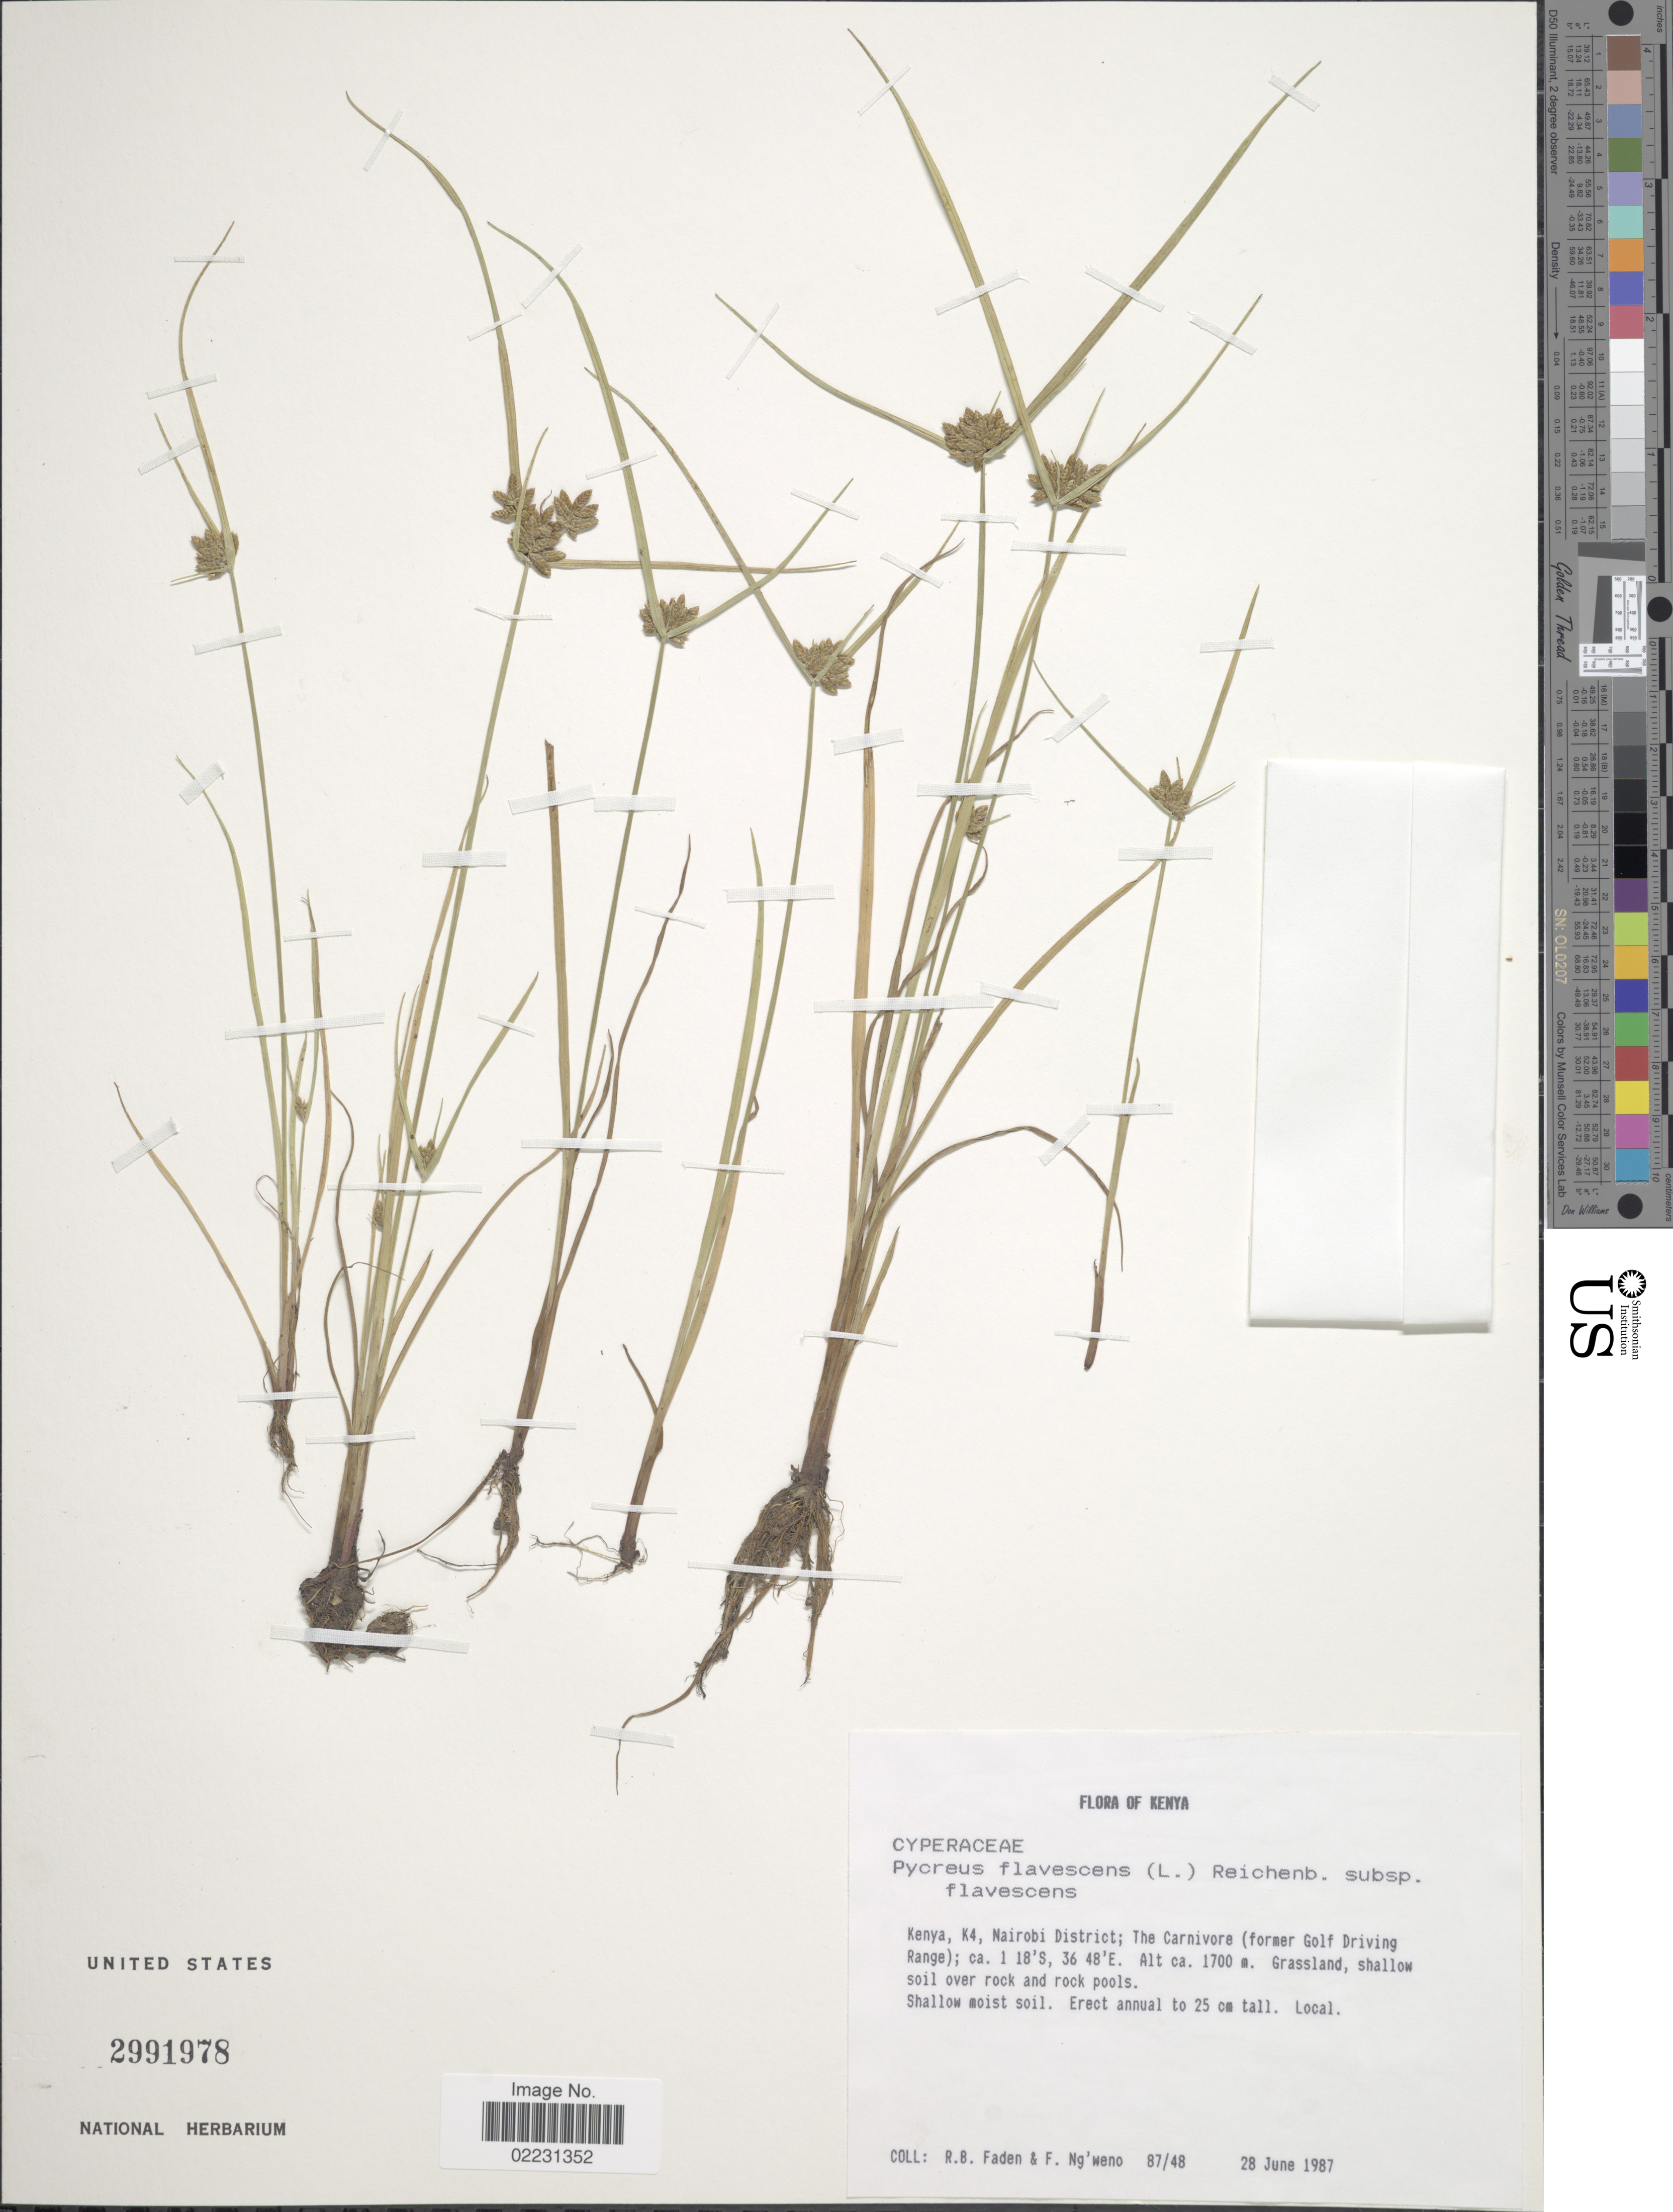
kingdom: Plantae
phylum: Tracheophyta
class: Liliopsida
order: Poales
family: Cyperaceae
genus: Cyperus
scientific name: Cyperus flavescens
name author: L.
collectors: R. B. Faden & Ng'weno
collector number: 87/48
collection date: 1987-06-28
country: Kenya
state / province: Nairobi Area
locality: Kenya, K4, Nairobi District; The Carnivore (former Golf Driving Range)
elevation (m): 1700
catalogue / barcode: US 2991978